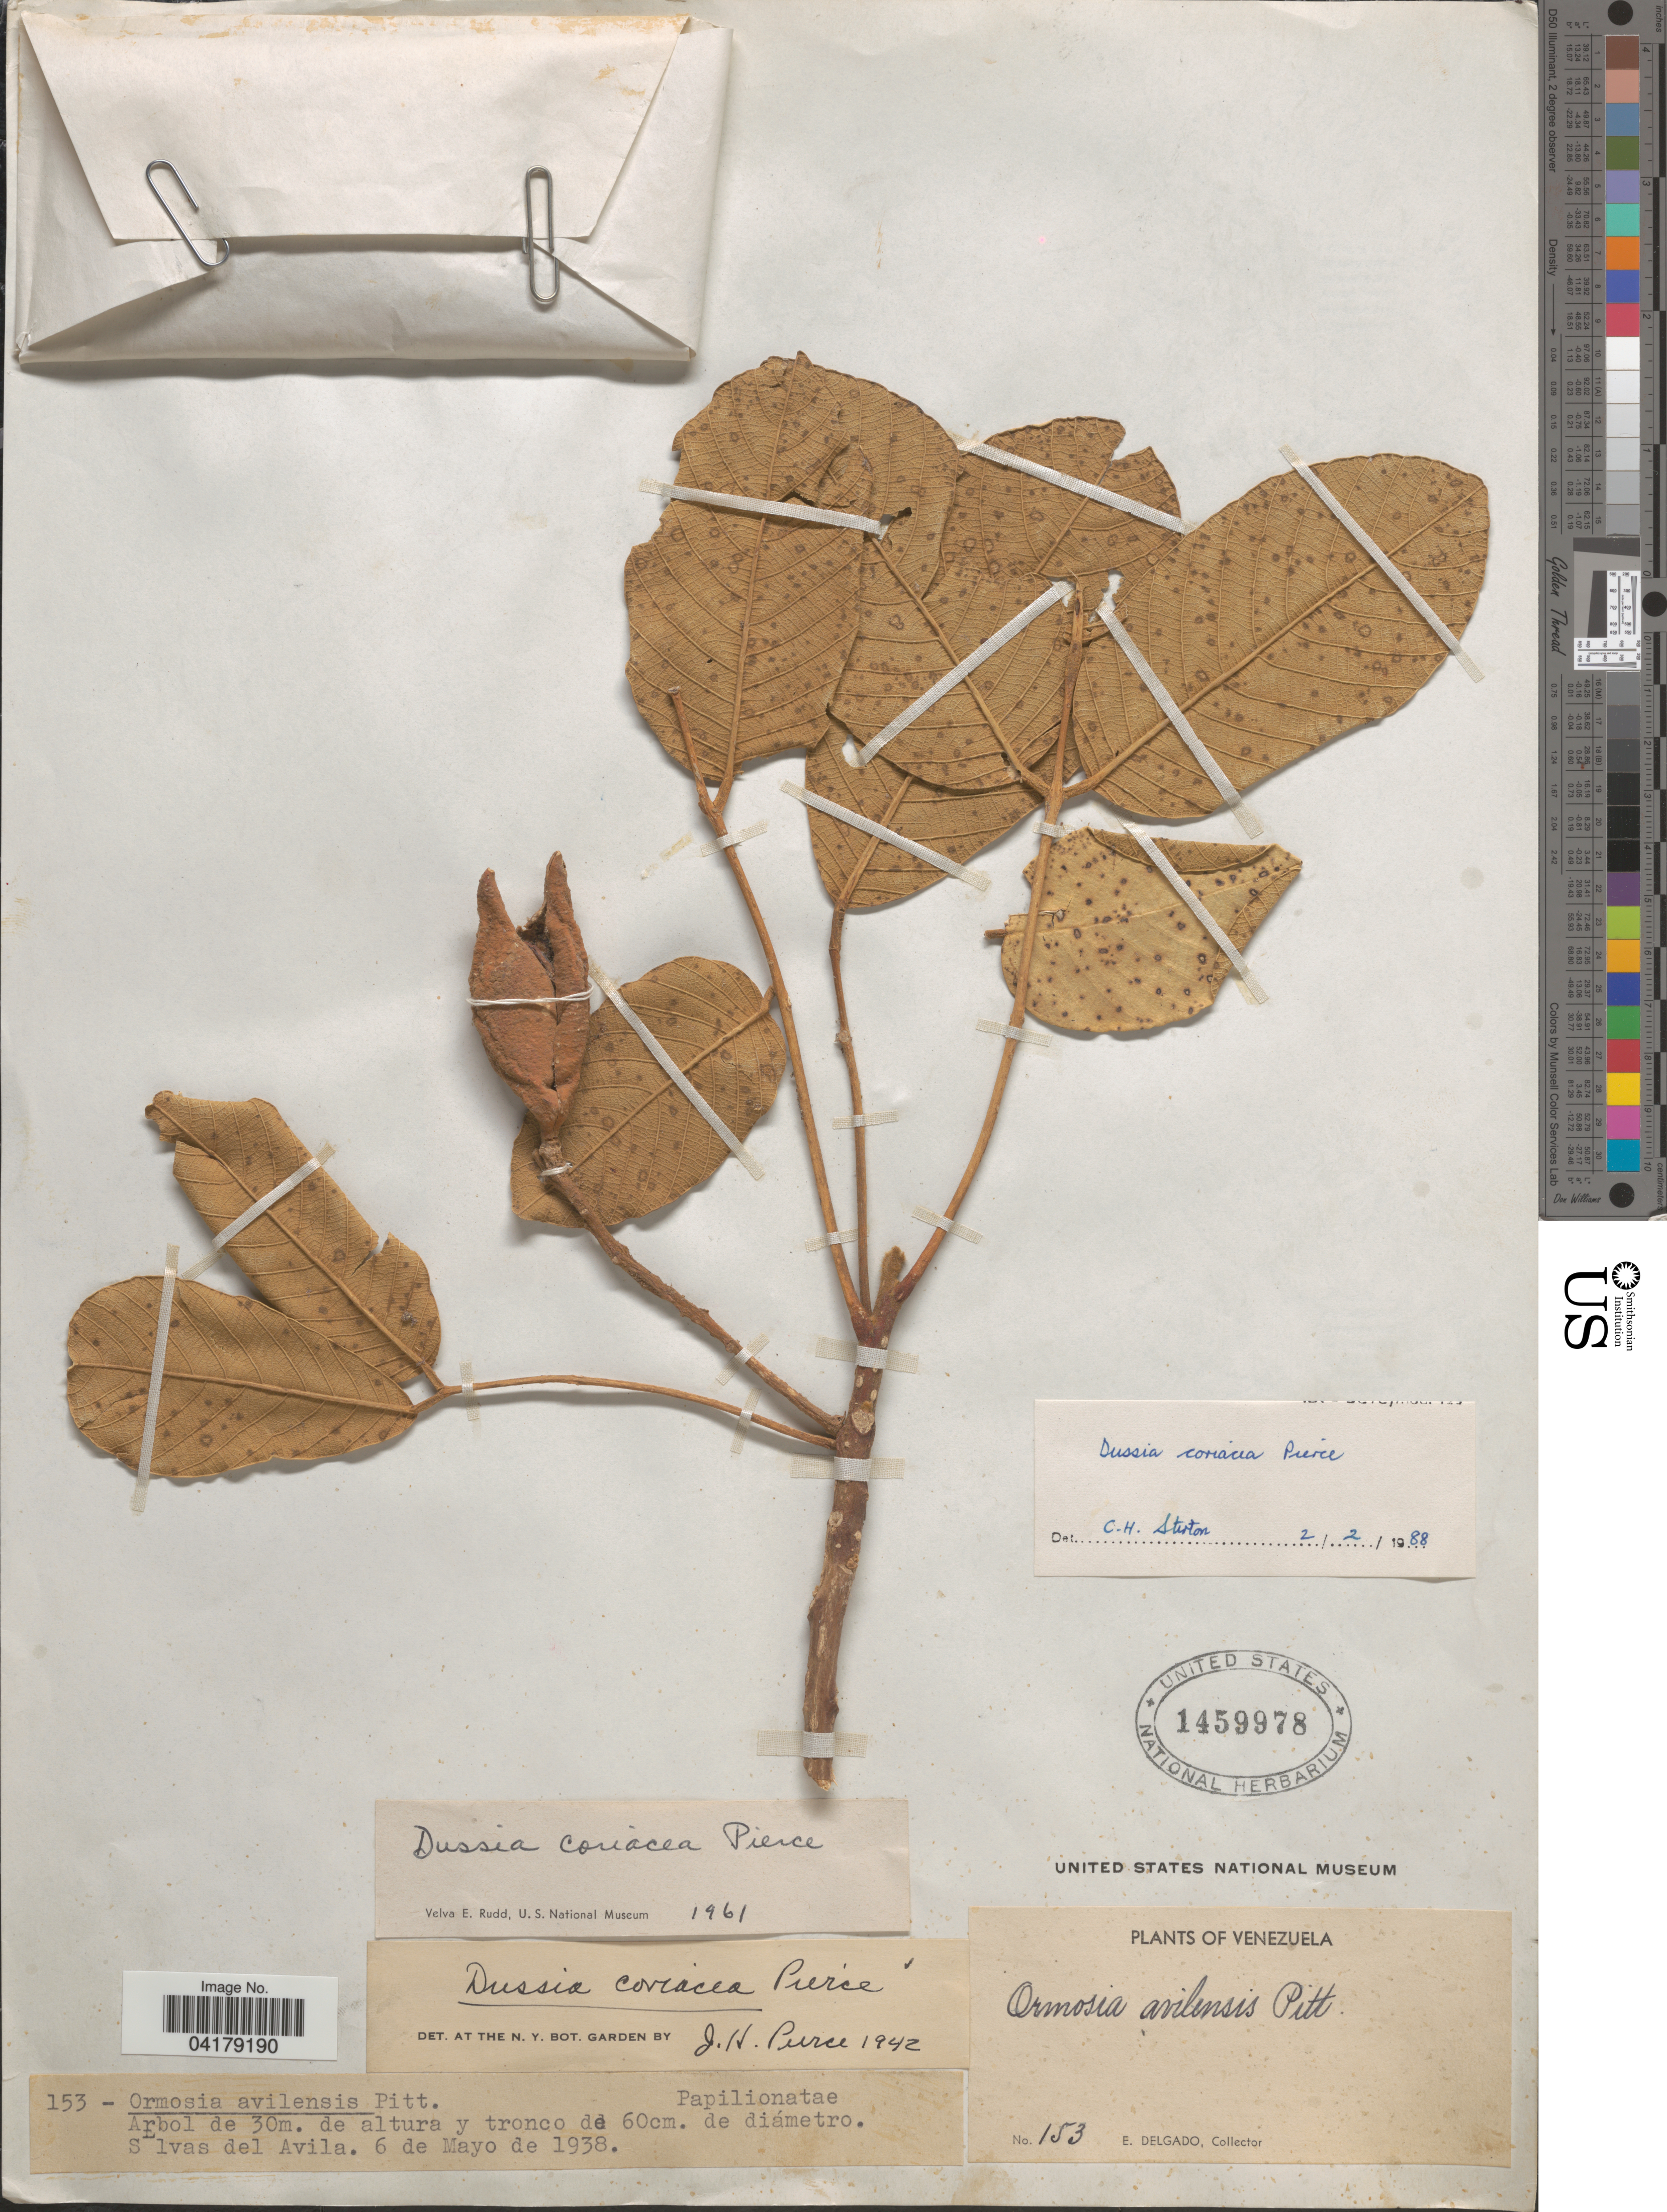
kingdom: Plantae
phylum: Tracheophyta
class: Magnoliopsida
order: Fabales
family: Fabaceae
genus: Dussia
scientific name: Dussia coriacea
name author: Pierce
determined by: Stirton, Charles H.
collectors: E. Delgado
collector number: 153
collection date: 1938-05-06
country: Venezuela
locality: Selvas del Avila.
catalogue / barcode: US 1459978